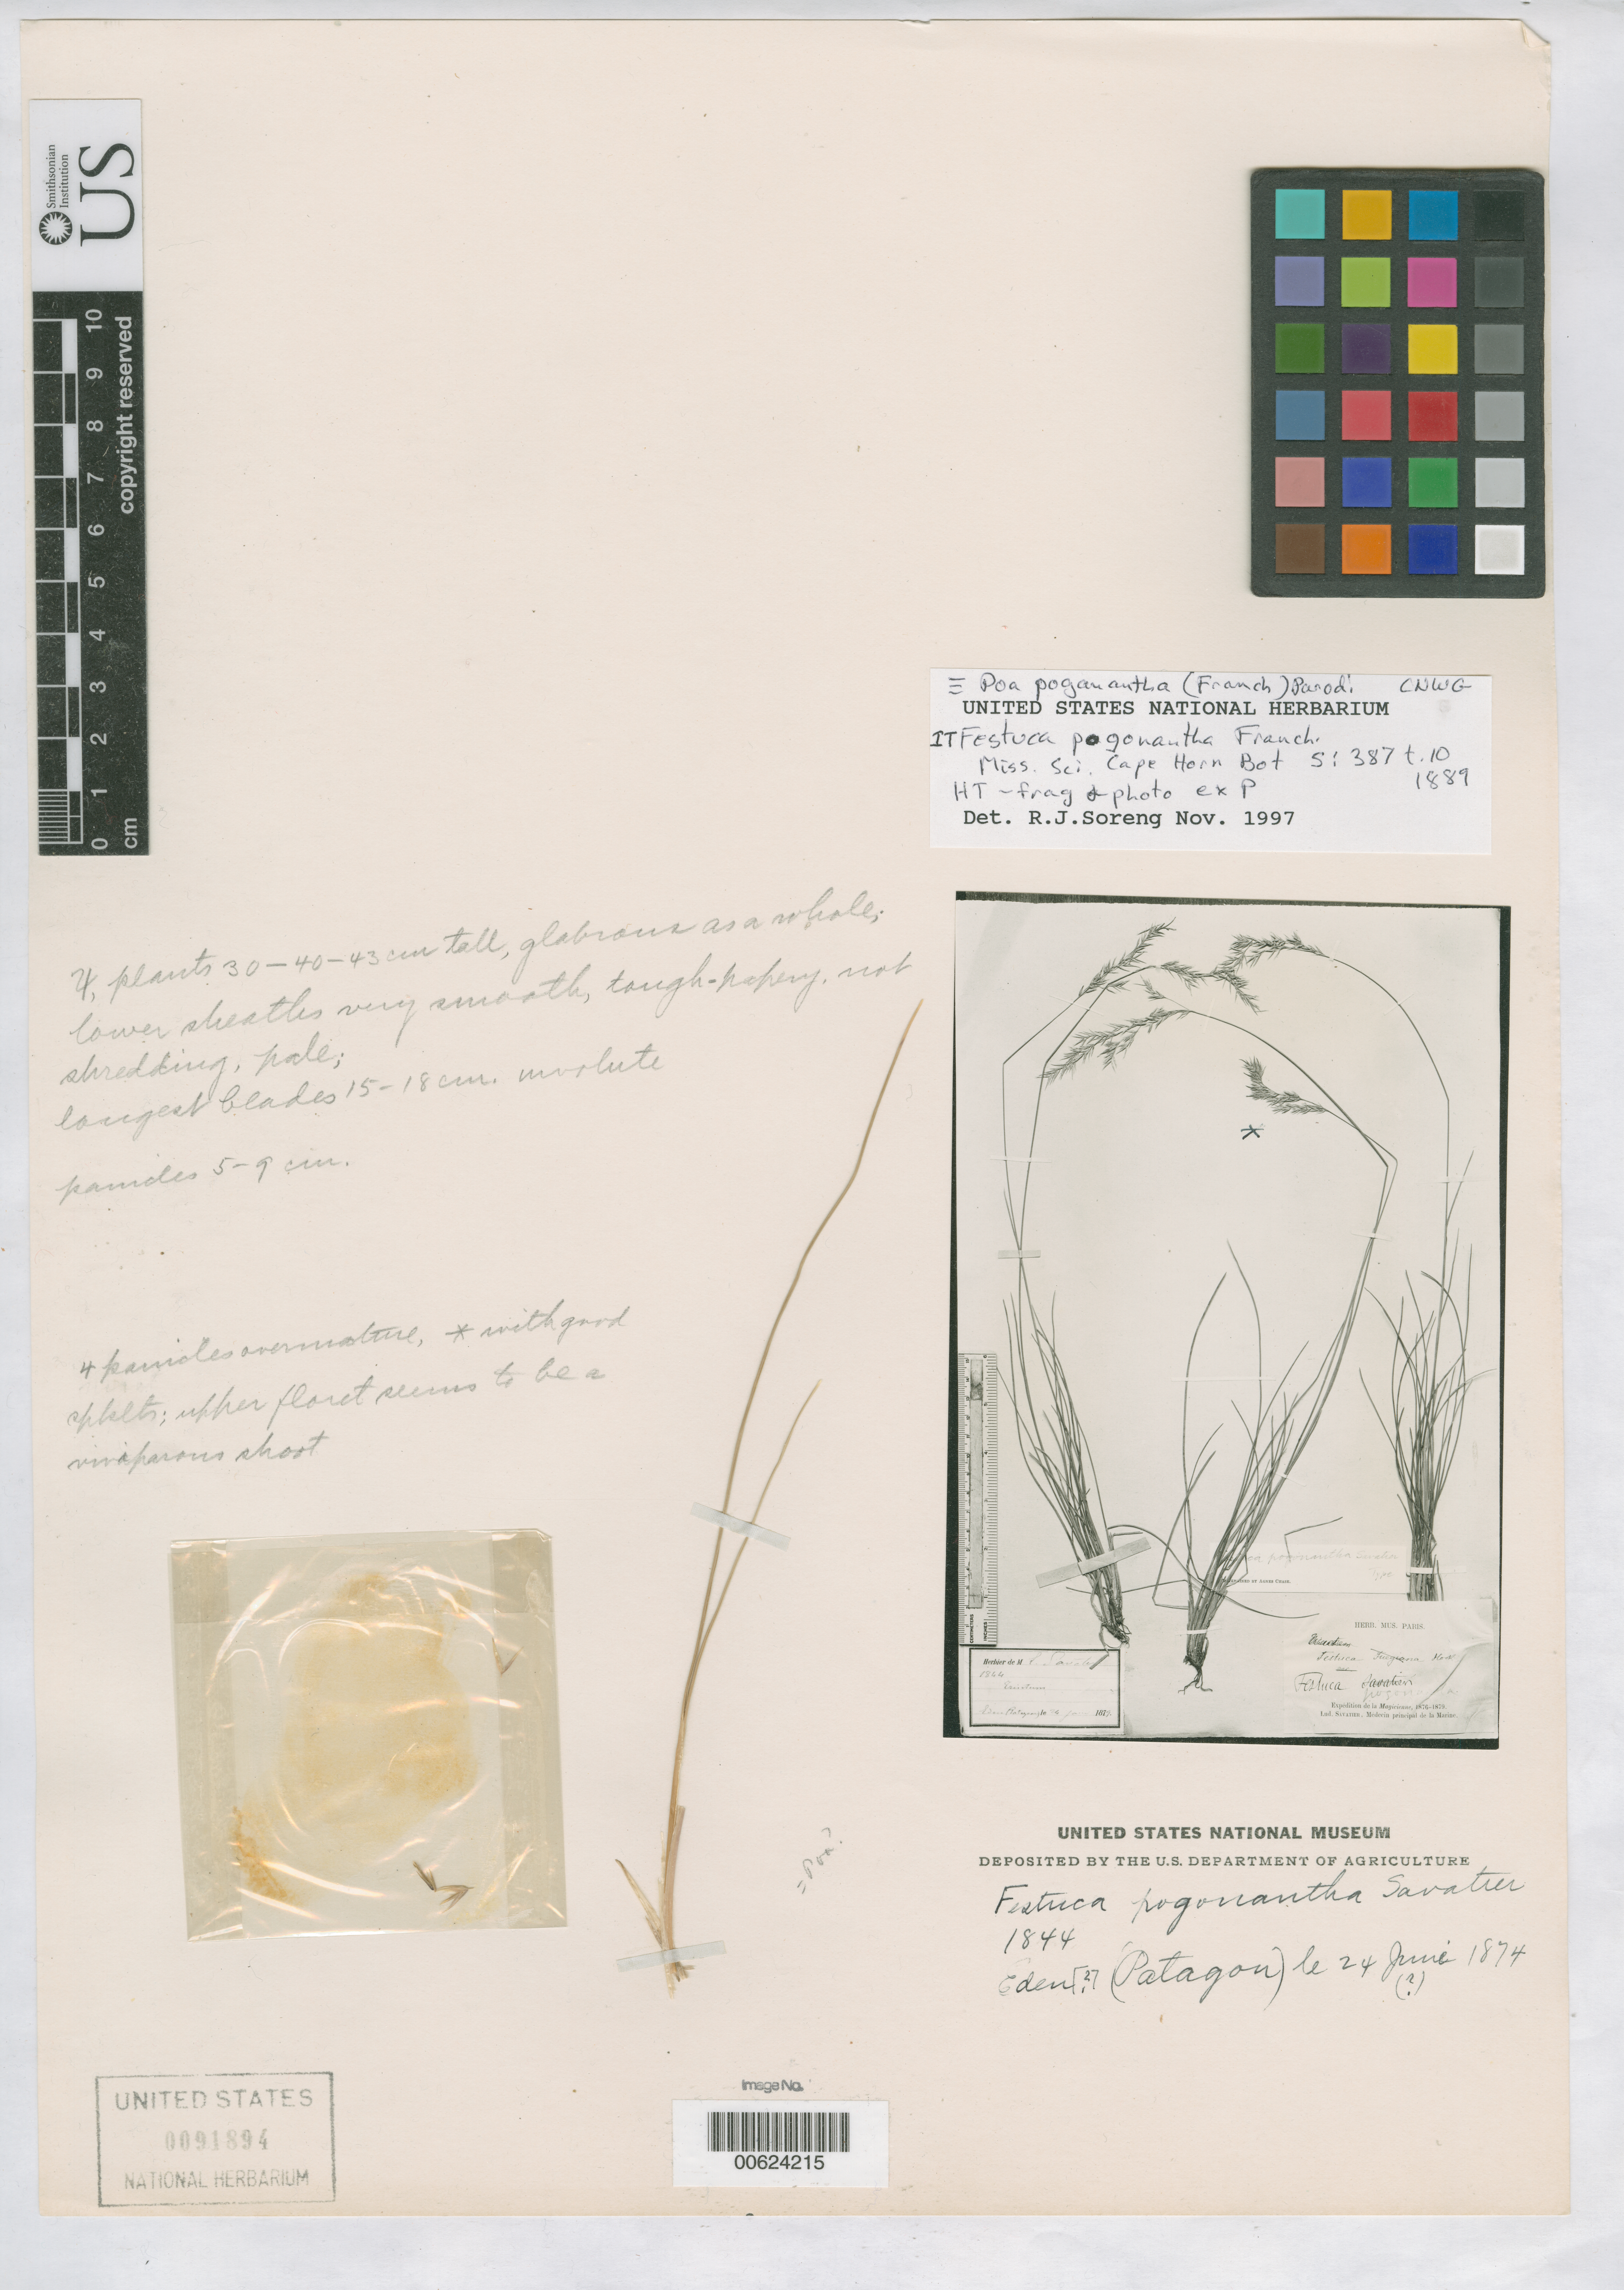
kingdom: Plantae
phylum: Tracheophyta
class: Liliopsida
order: Poales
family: Poaceae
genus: Festuca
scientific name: Festuca pogonantha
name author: Franch.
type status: Isotype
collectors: P. Savatier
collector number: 1844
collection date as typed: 24 Jun 1874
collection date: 1874-06-24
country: Argentina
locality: Eden, Patagonia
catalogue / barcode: US 91894